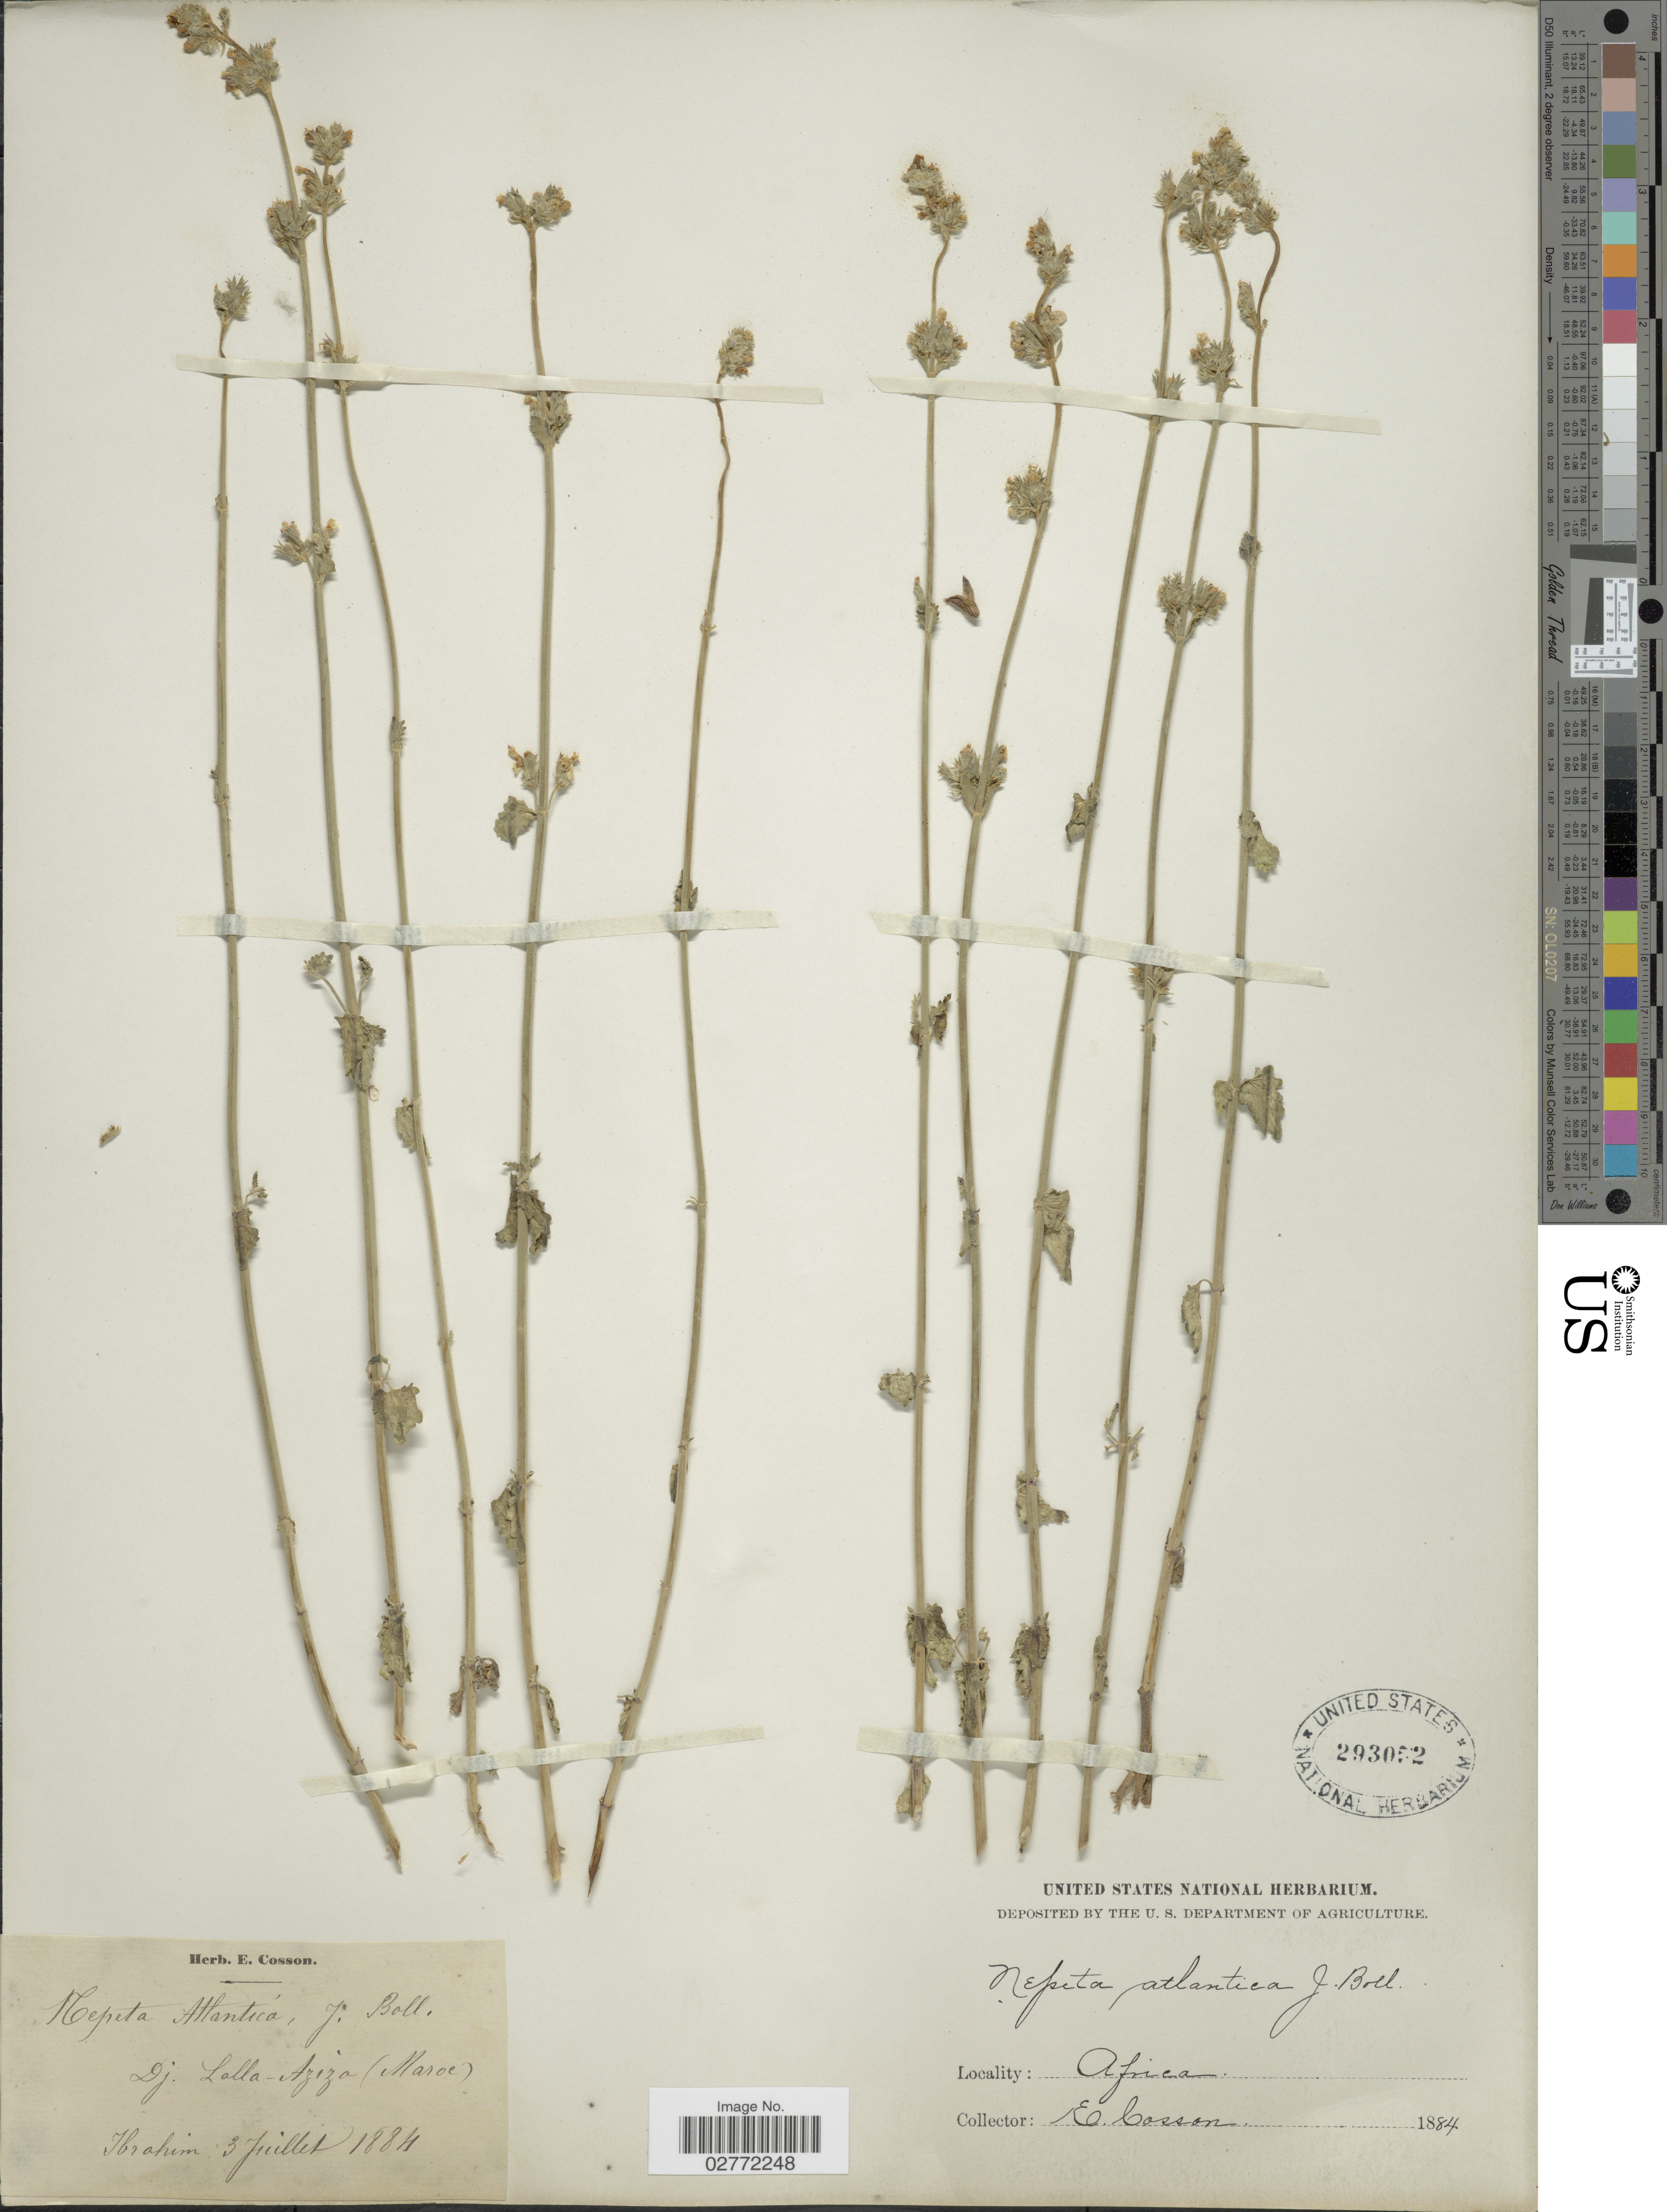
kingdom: Plantae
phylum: Tracheophyta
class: Magnoliopsida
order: Lamiales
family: Lamiaceae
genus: Nepeta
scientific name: Nepeta atlantica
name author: Ball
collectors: E. Cosson & -. Ibrahim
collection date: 1884-07-03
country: Morocco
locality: Dj. Lalla-Aziza.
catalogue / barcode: US 293052